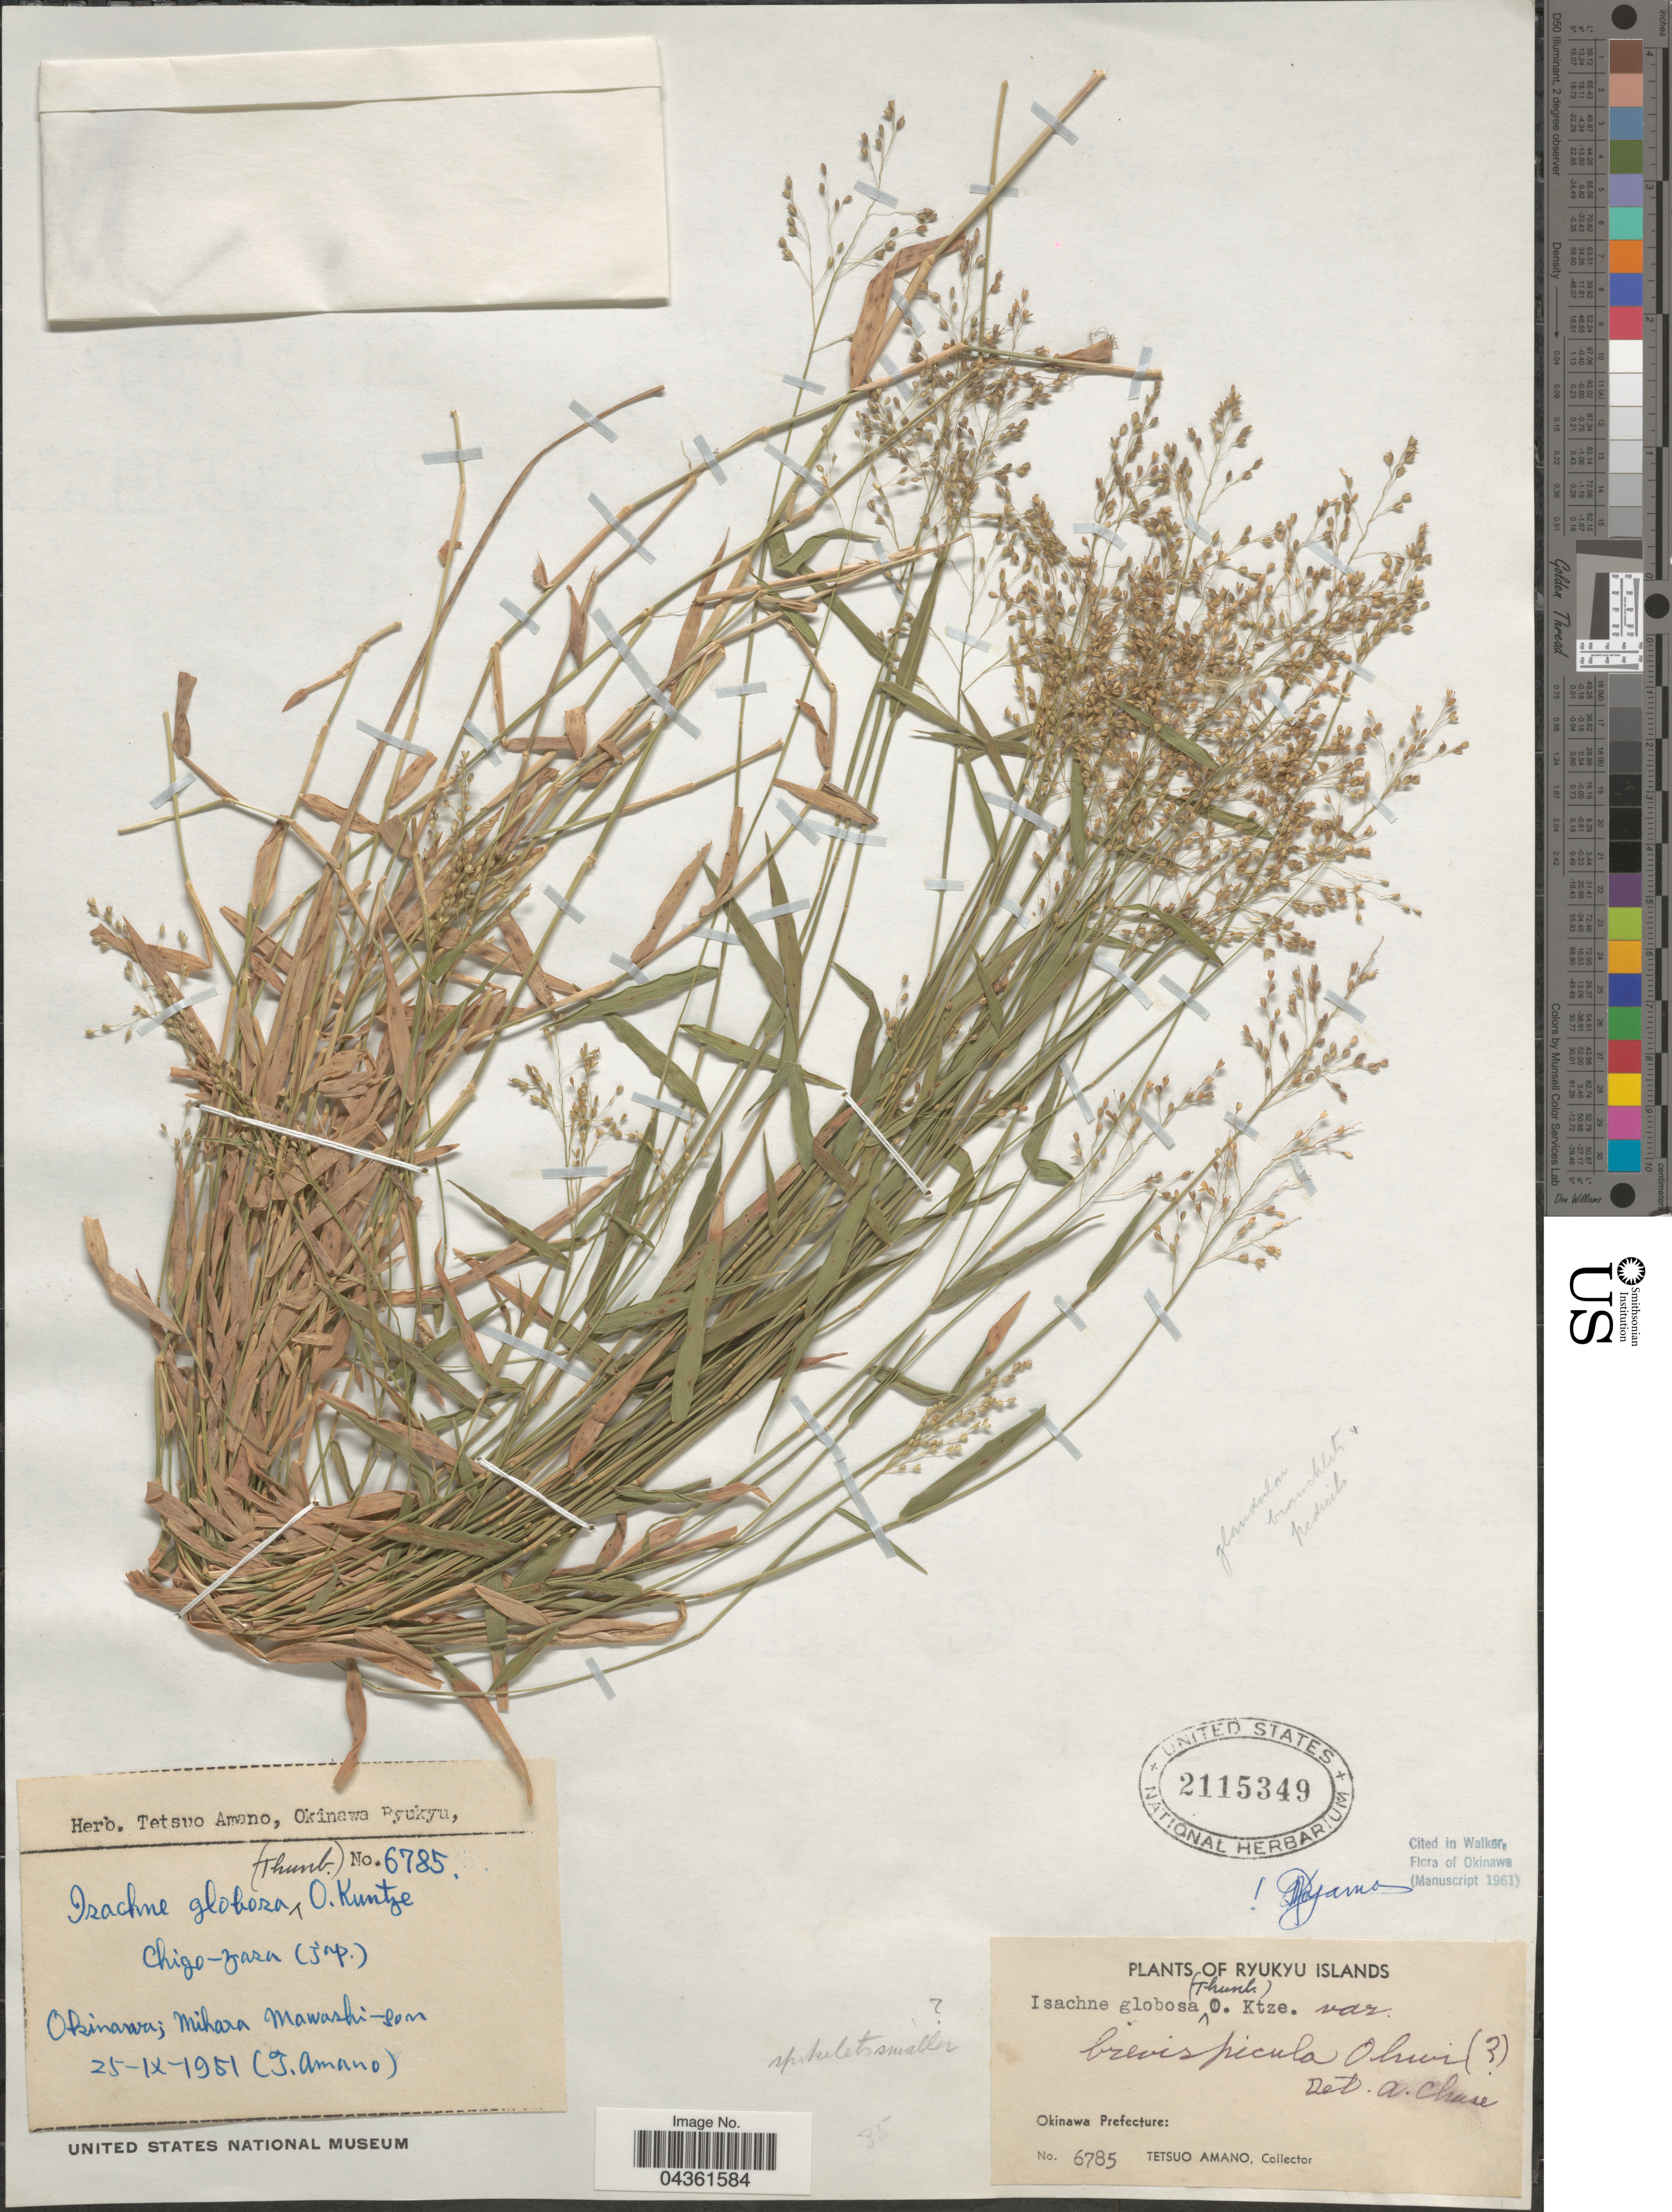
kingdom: Plantae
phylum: Tracheophyta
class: Liliopsida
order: Poales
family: Poaceae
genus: Isachne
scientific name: Isachne globosa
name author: (Thunb.) Kuntze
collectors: T. Amano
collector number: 6785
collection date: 1951-09-25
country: Japan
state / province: Okinawa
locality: Ryukyu Islands. Okinawa Prefecture; Mihara Miwashi-son.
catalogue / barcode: US 2115349